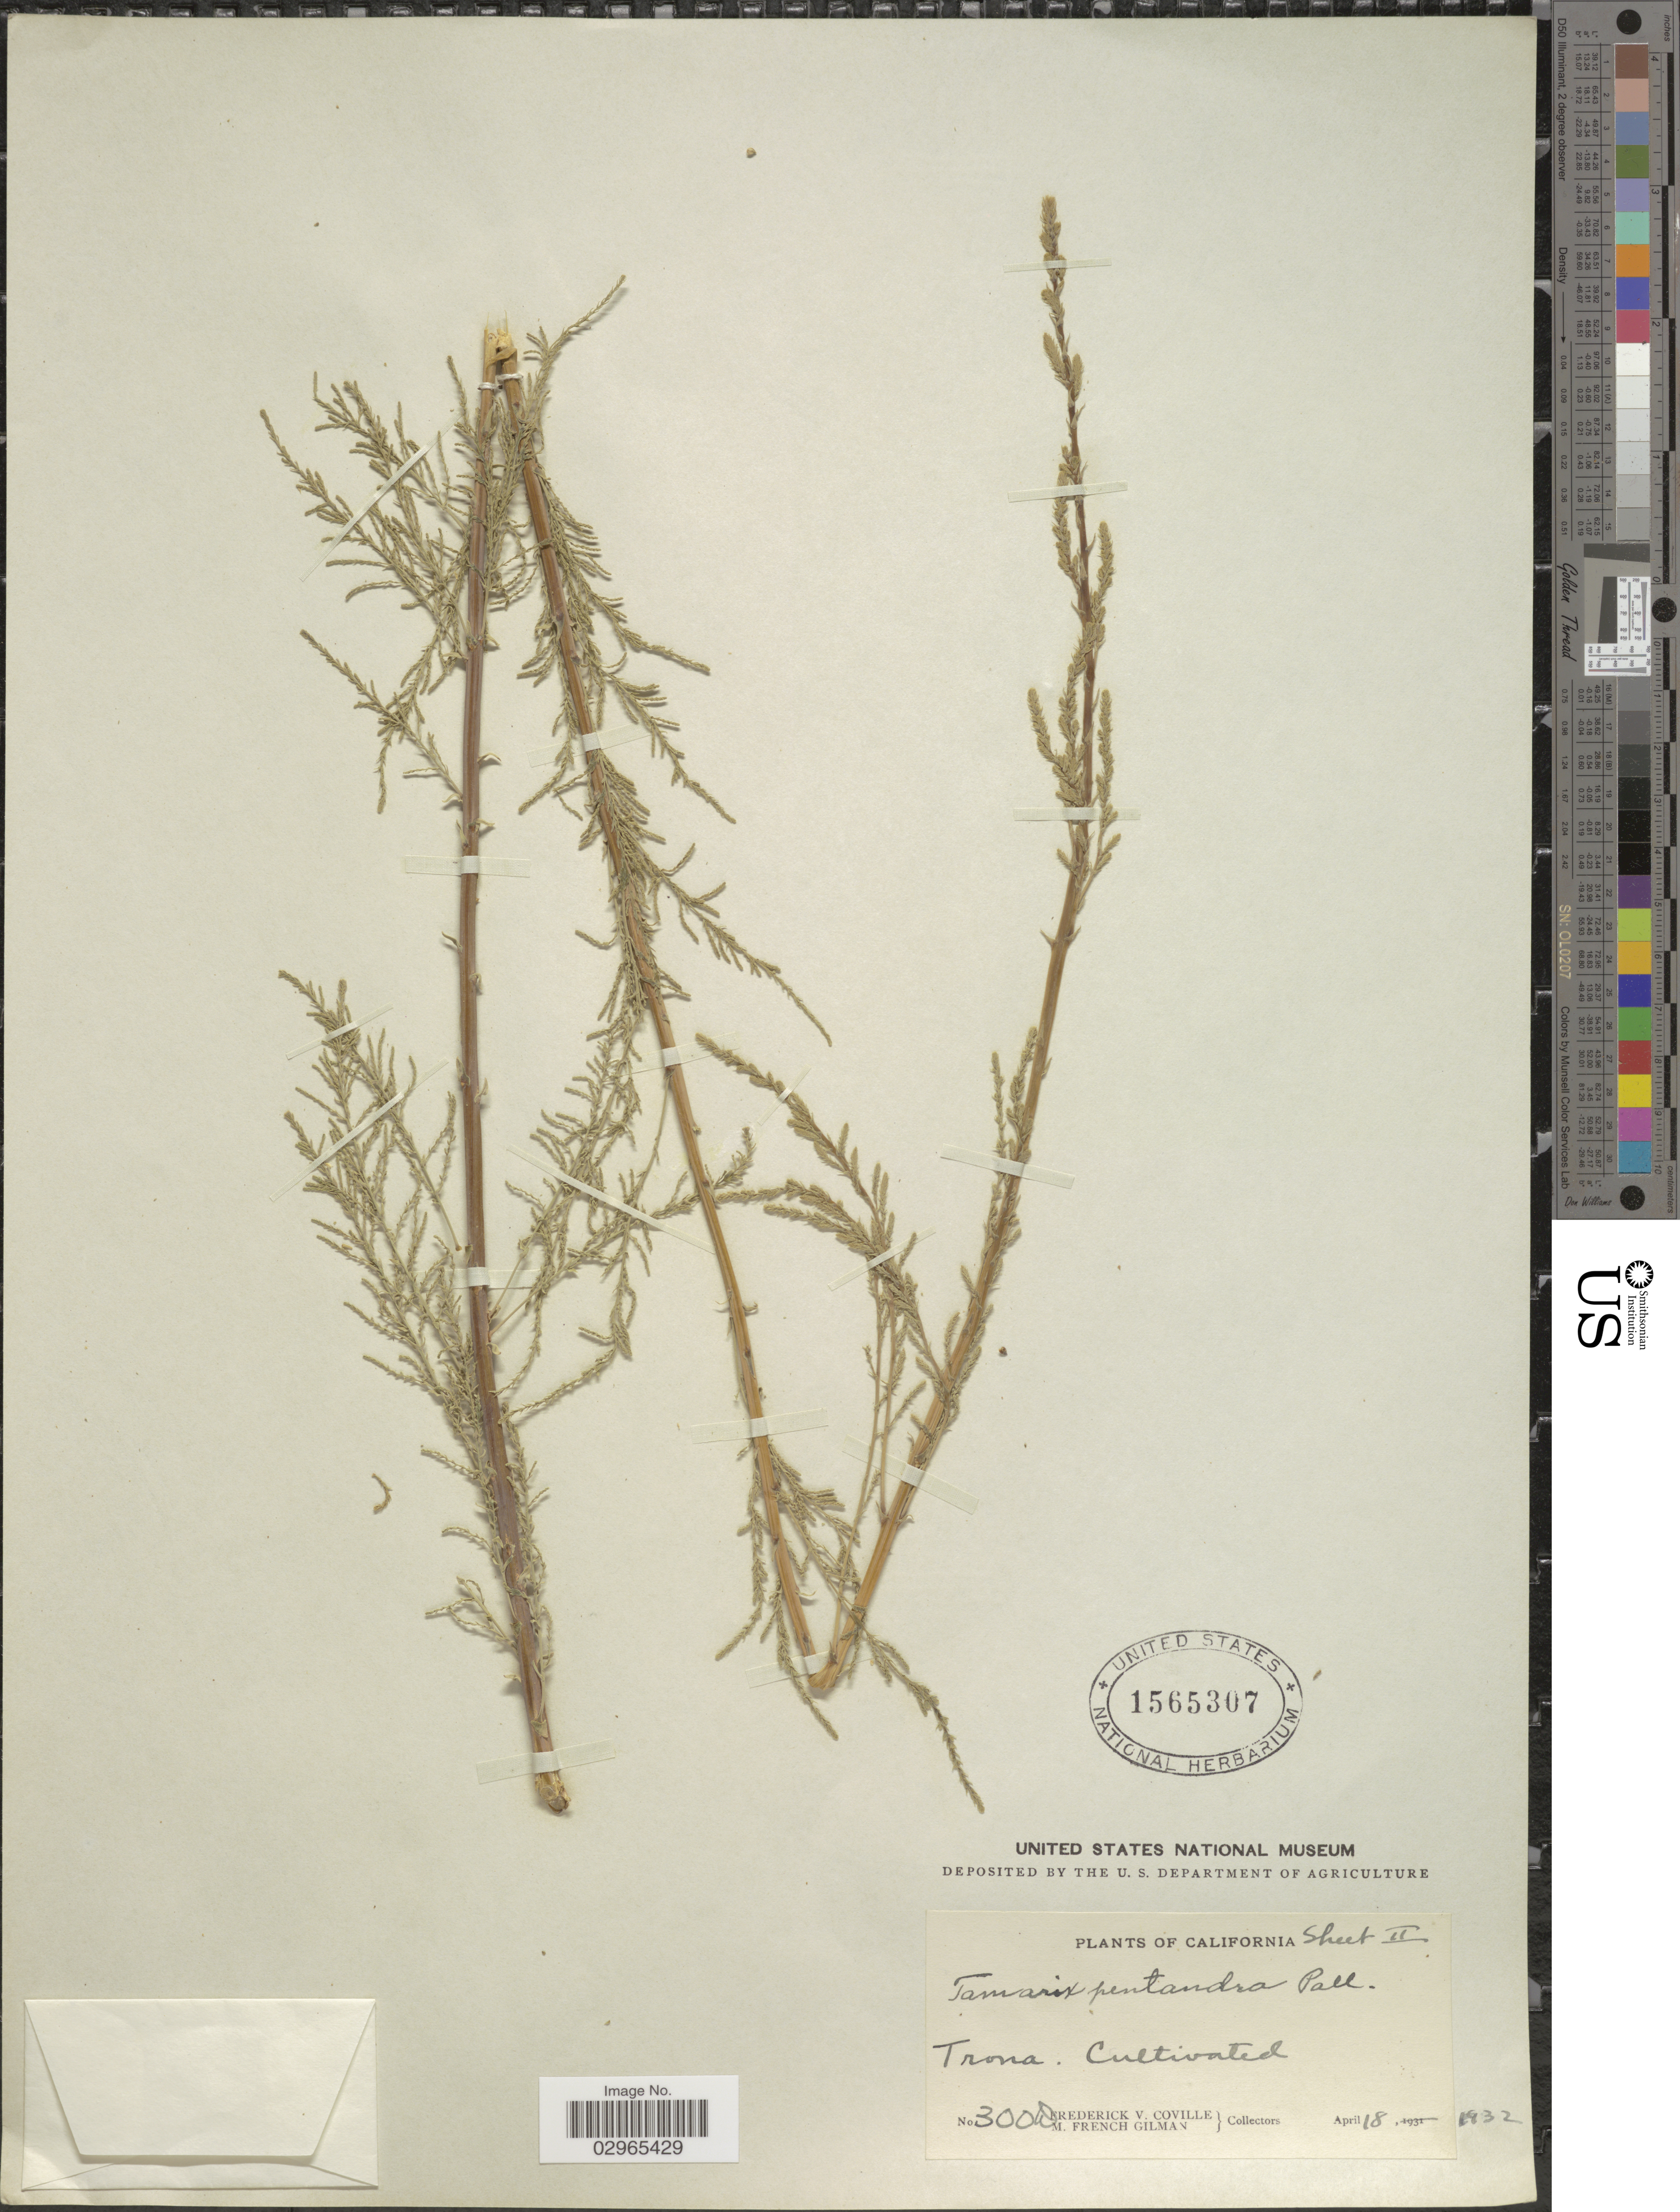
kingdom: Plantae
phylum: Tracheophyta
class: Magnoliopsida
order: Caryophyllales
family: Tamaricaceae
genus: Tamarix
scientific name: Tamarix chinensis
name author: Lour.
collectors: F. V. Coville & M. F. Gilman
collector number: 300W*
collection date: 1932-04-18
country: United States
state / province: California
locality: Trona.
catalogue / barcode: US 1565307